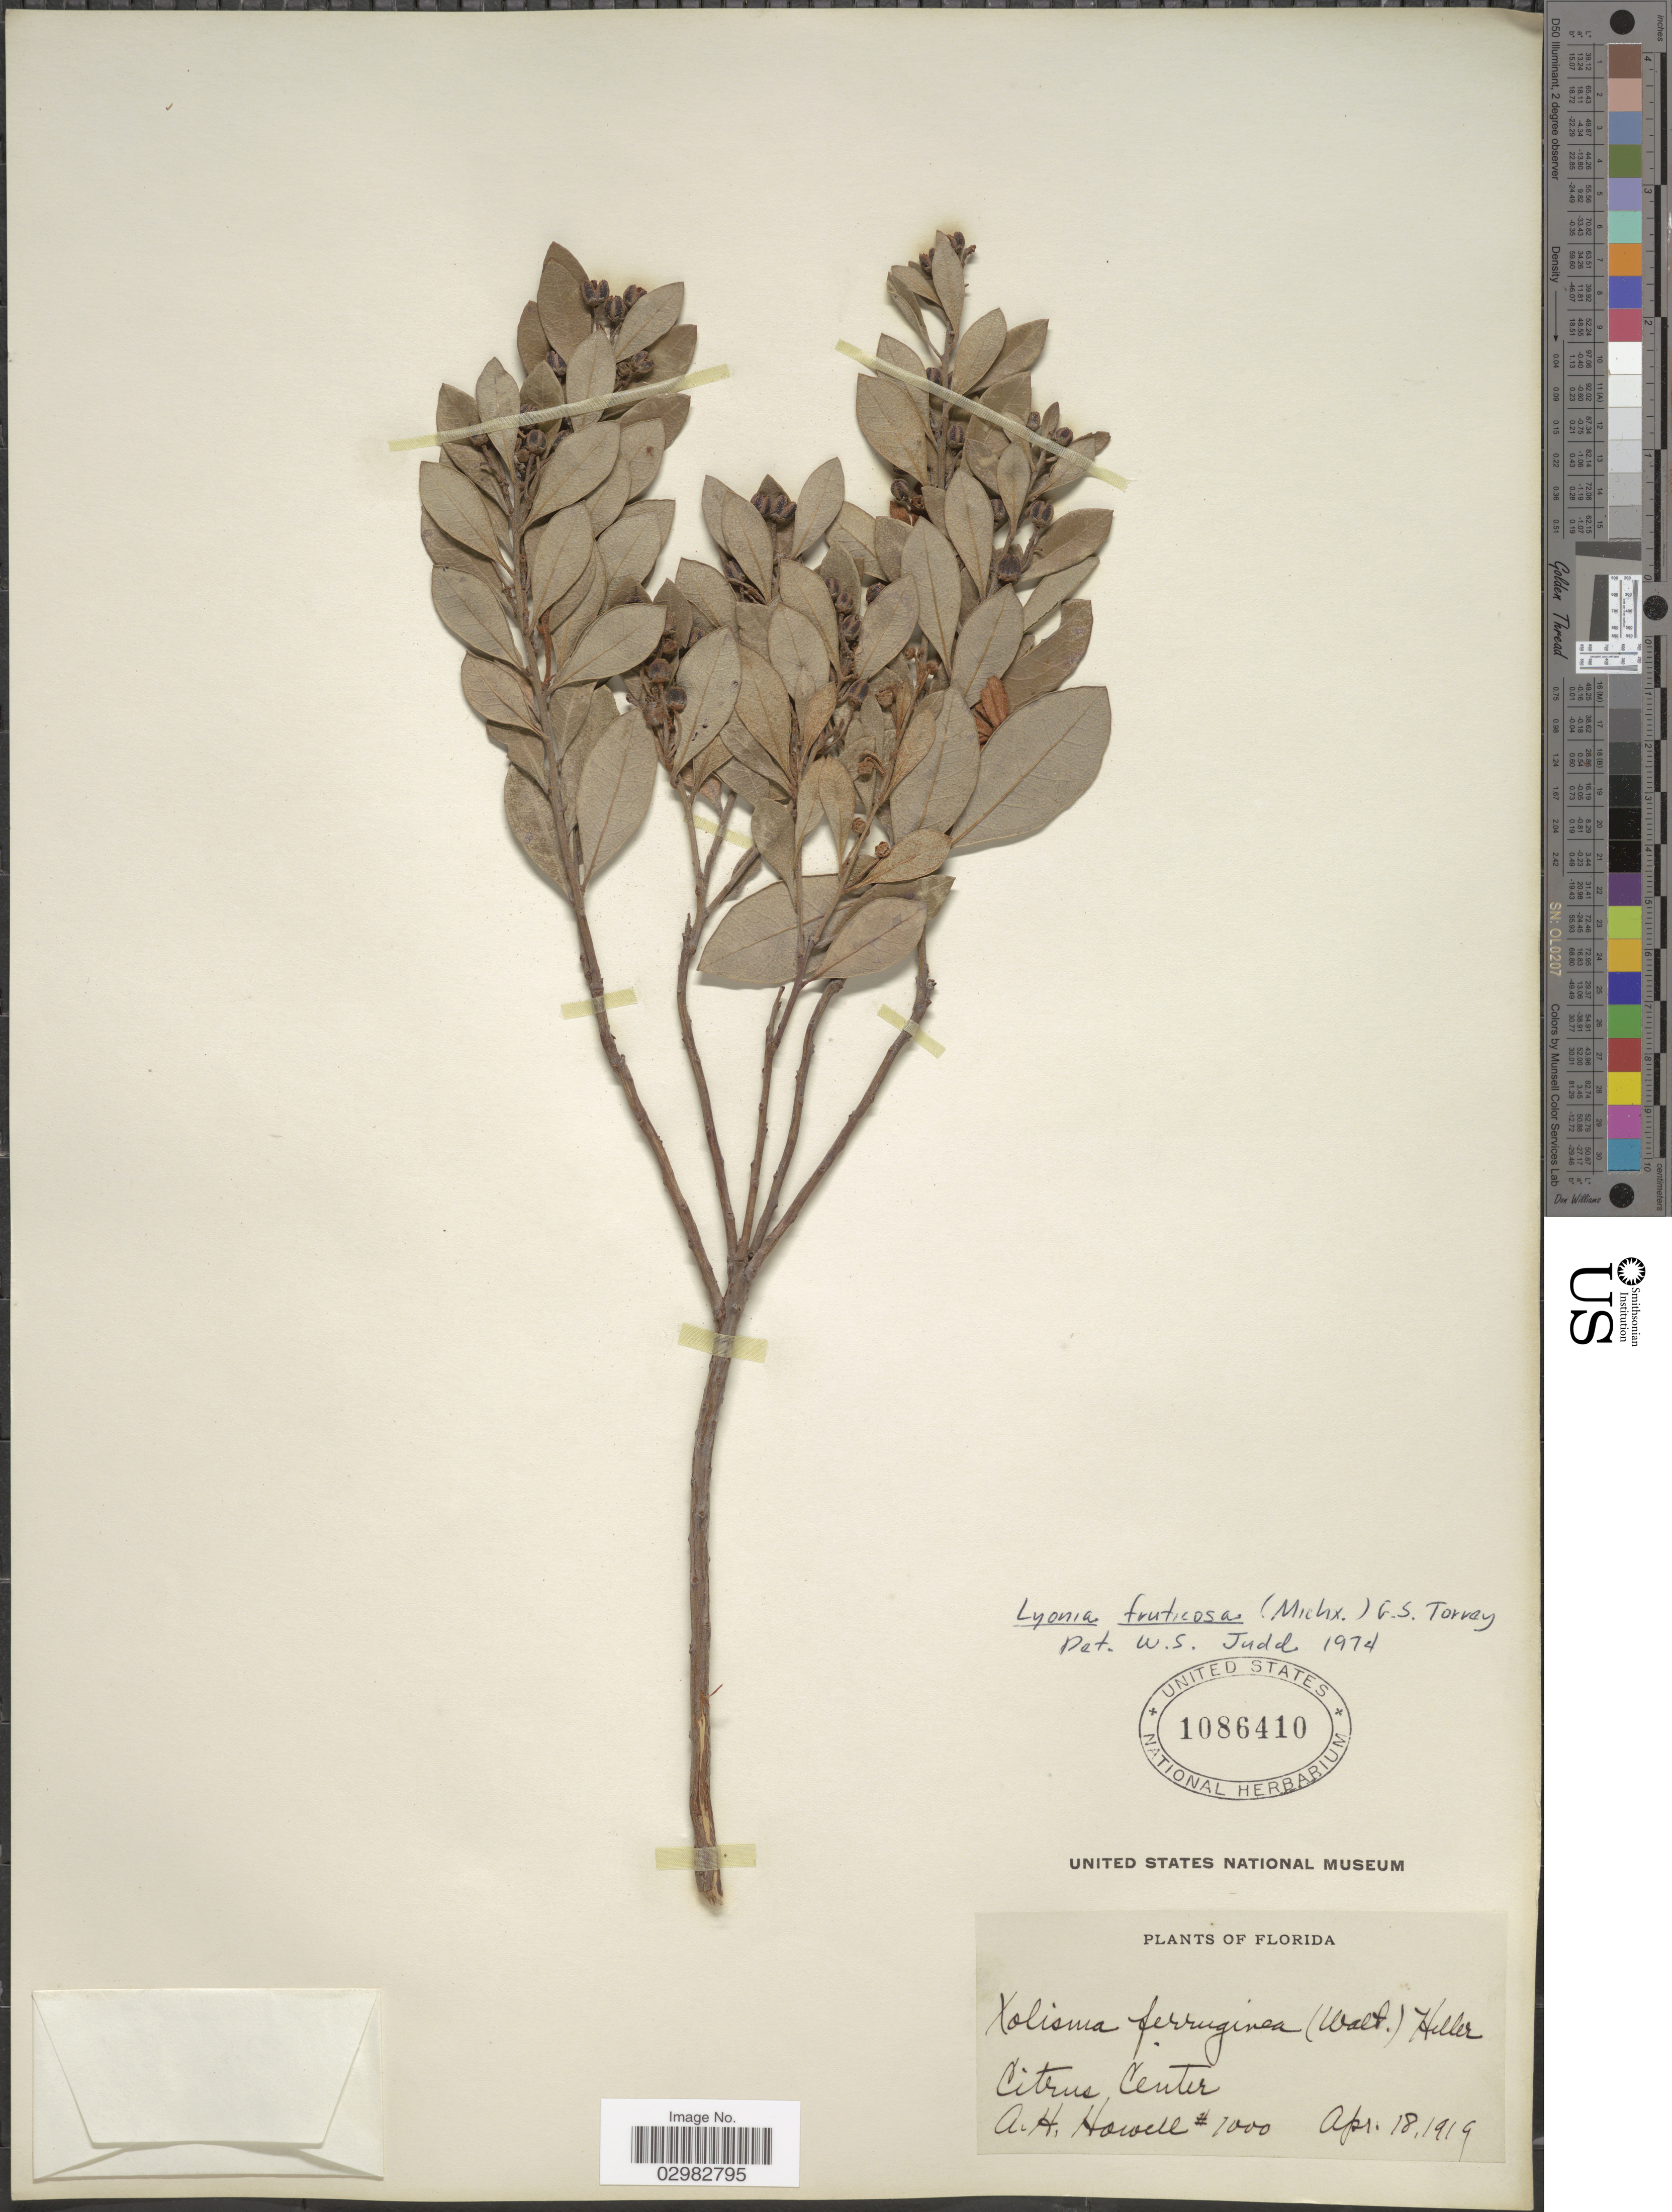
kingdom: Plantae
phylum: Tracheophyta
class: Magnoliopsida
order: Ericales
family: Ericaceae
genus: Lyonia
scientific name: Lyonia fruticosa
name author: (Michx.) G.S. Torr.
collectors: A. Howell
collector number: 1000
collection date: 1919-04-18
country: United States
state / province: Florida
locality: Citrus Center.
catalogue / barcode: US 1086410